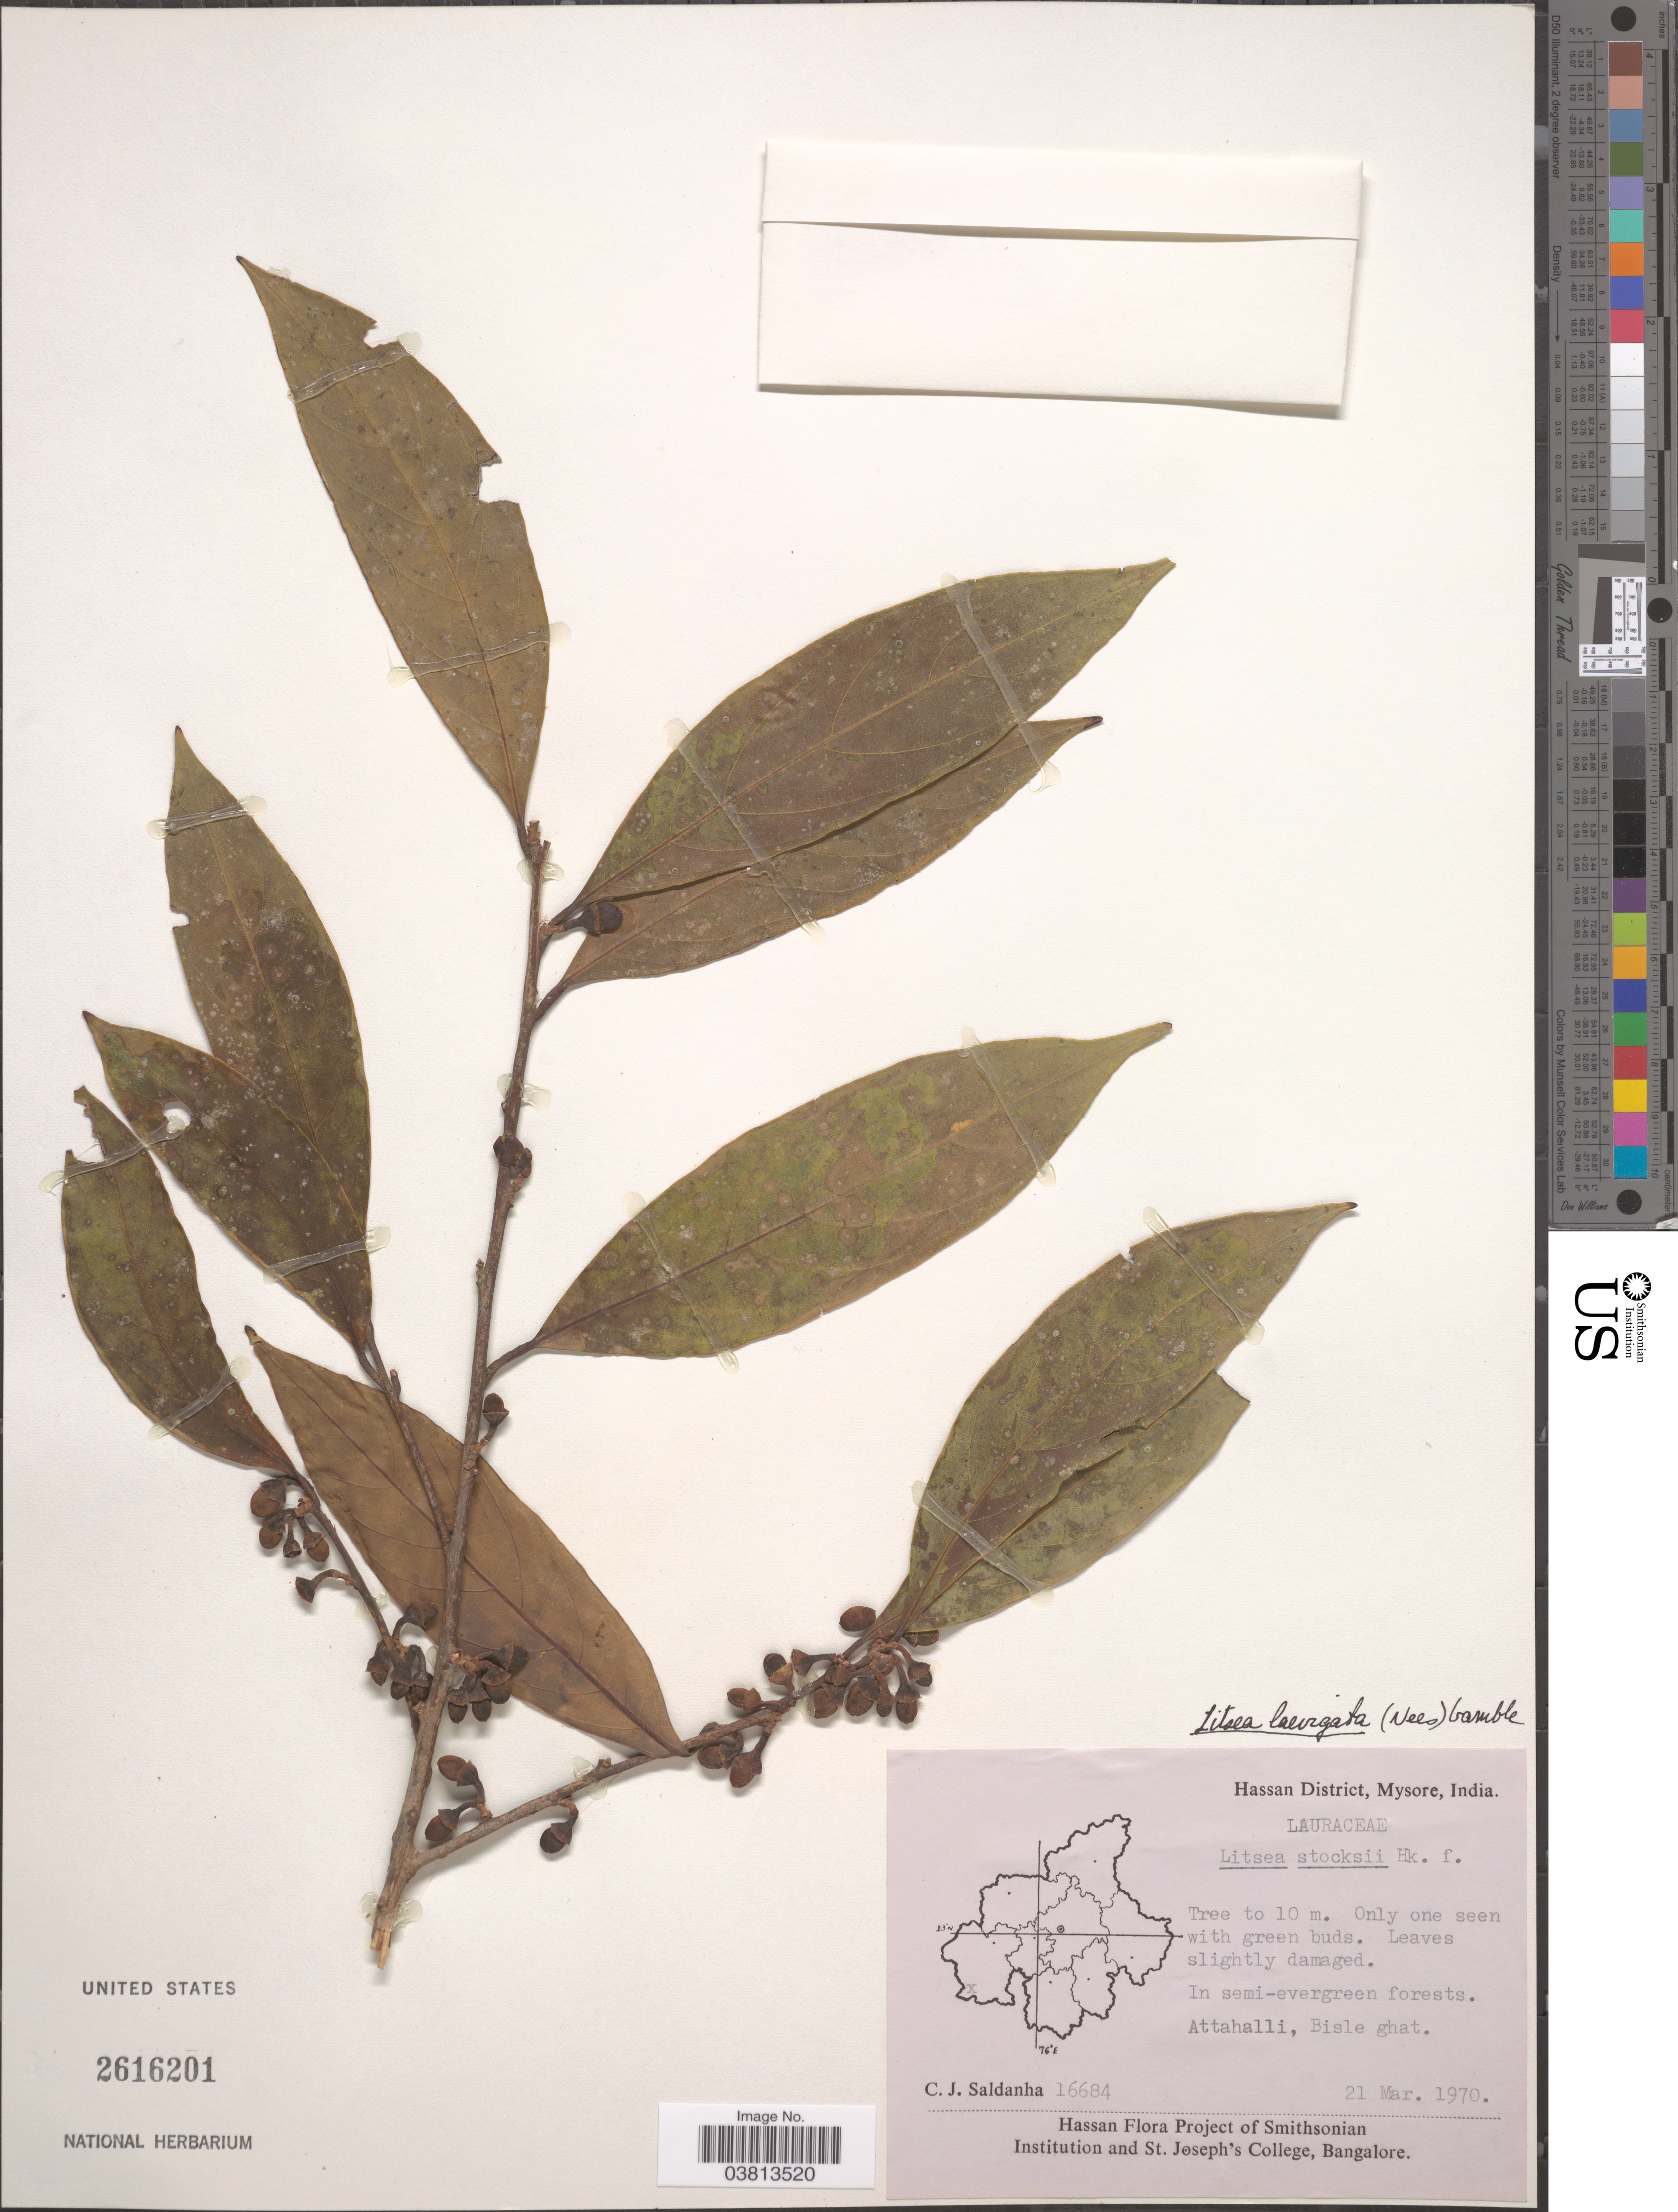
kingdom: Plantae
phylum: Tracheophyta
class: Magnoliopsida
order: Laurales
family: Lauraceae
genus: Litsea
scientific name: Litsea laevigata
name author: Gamble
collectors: C. J. Saldanha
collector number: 16684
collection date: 1970-03-21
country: India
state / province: Karnataka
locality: Hassan District, Mysore. Attahalli, Bisle ghat.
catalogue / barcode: US 2616201